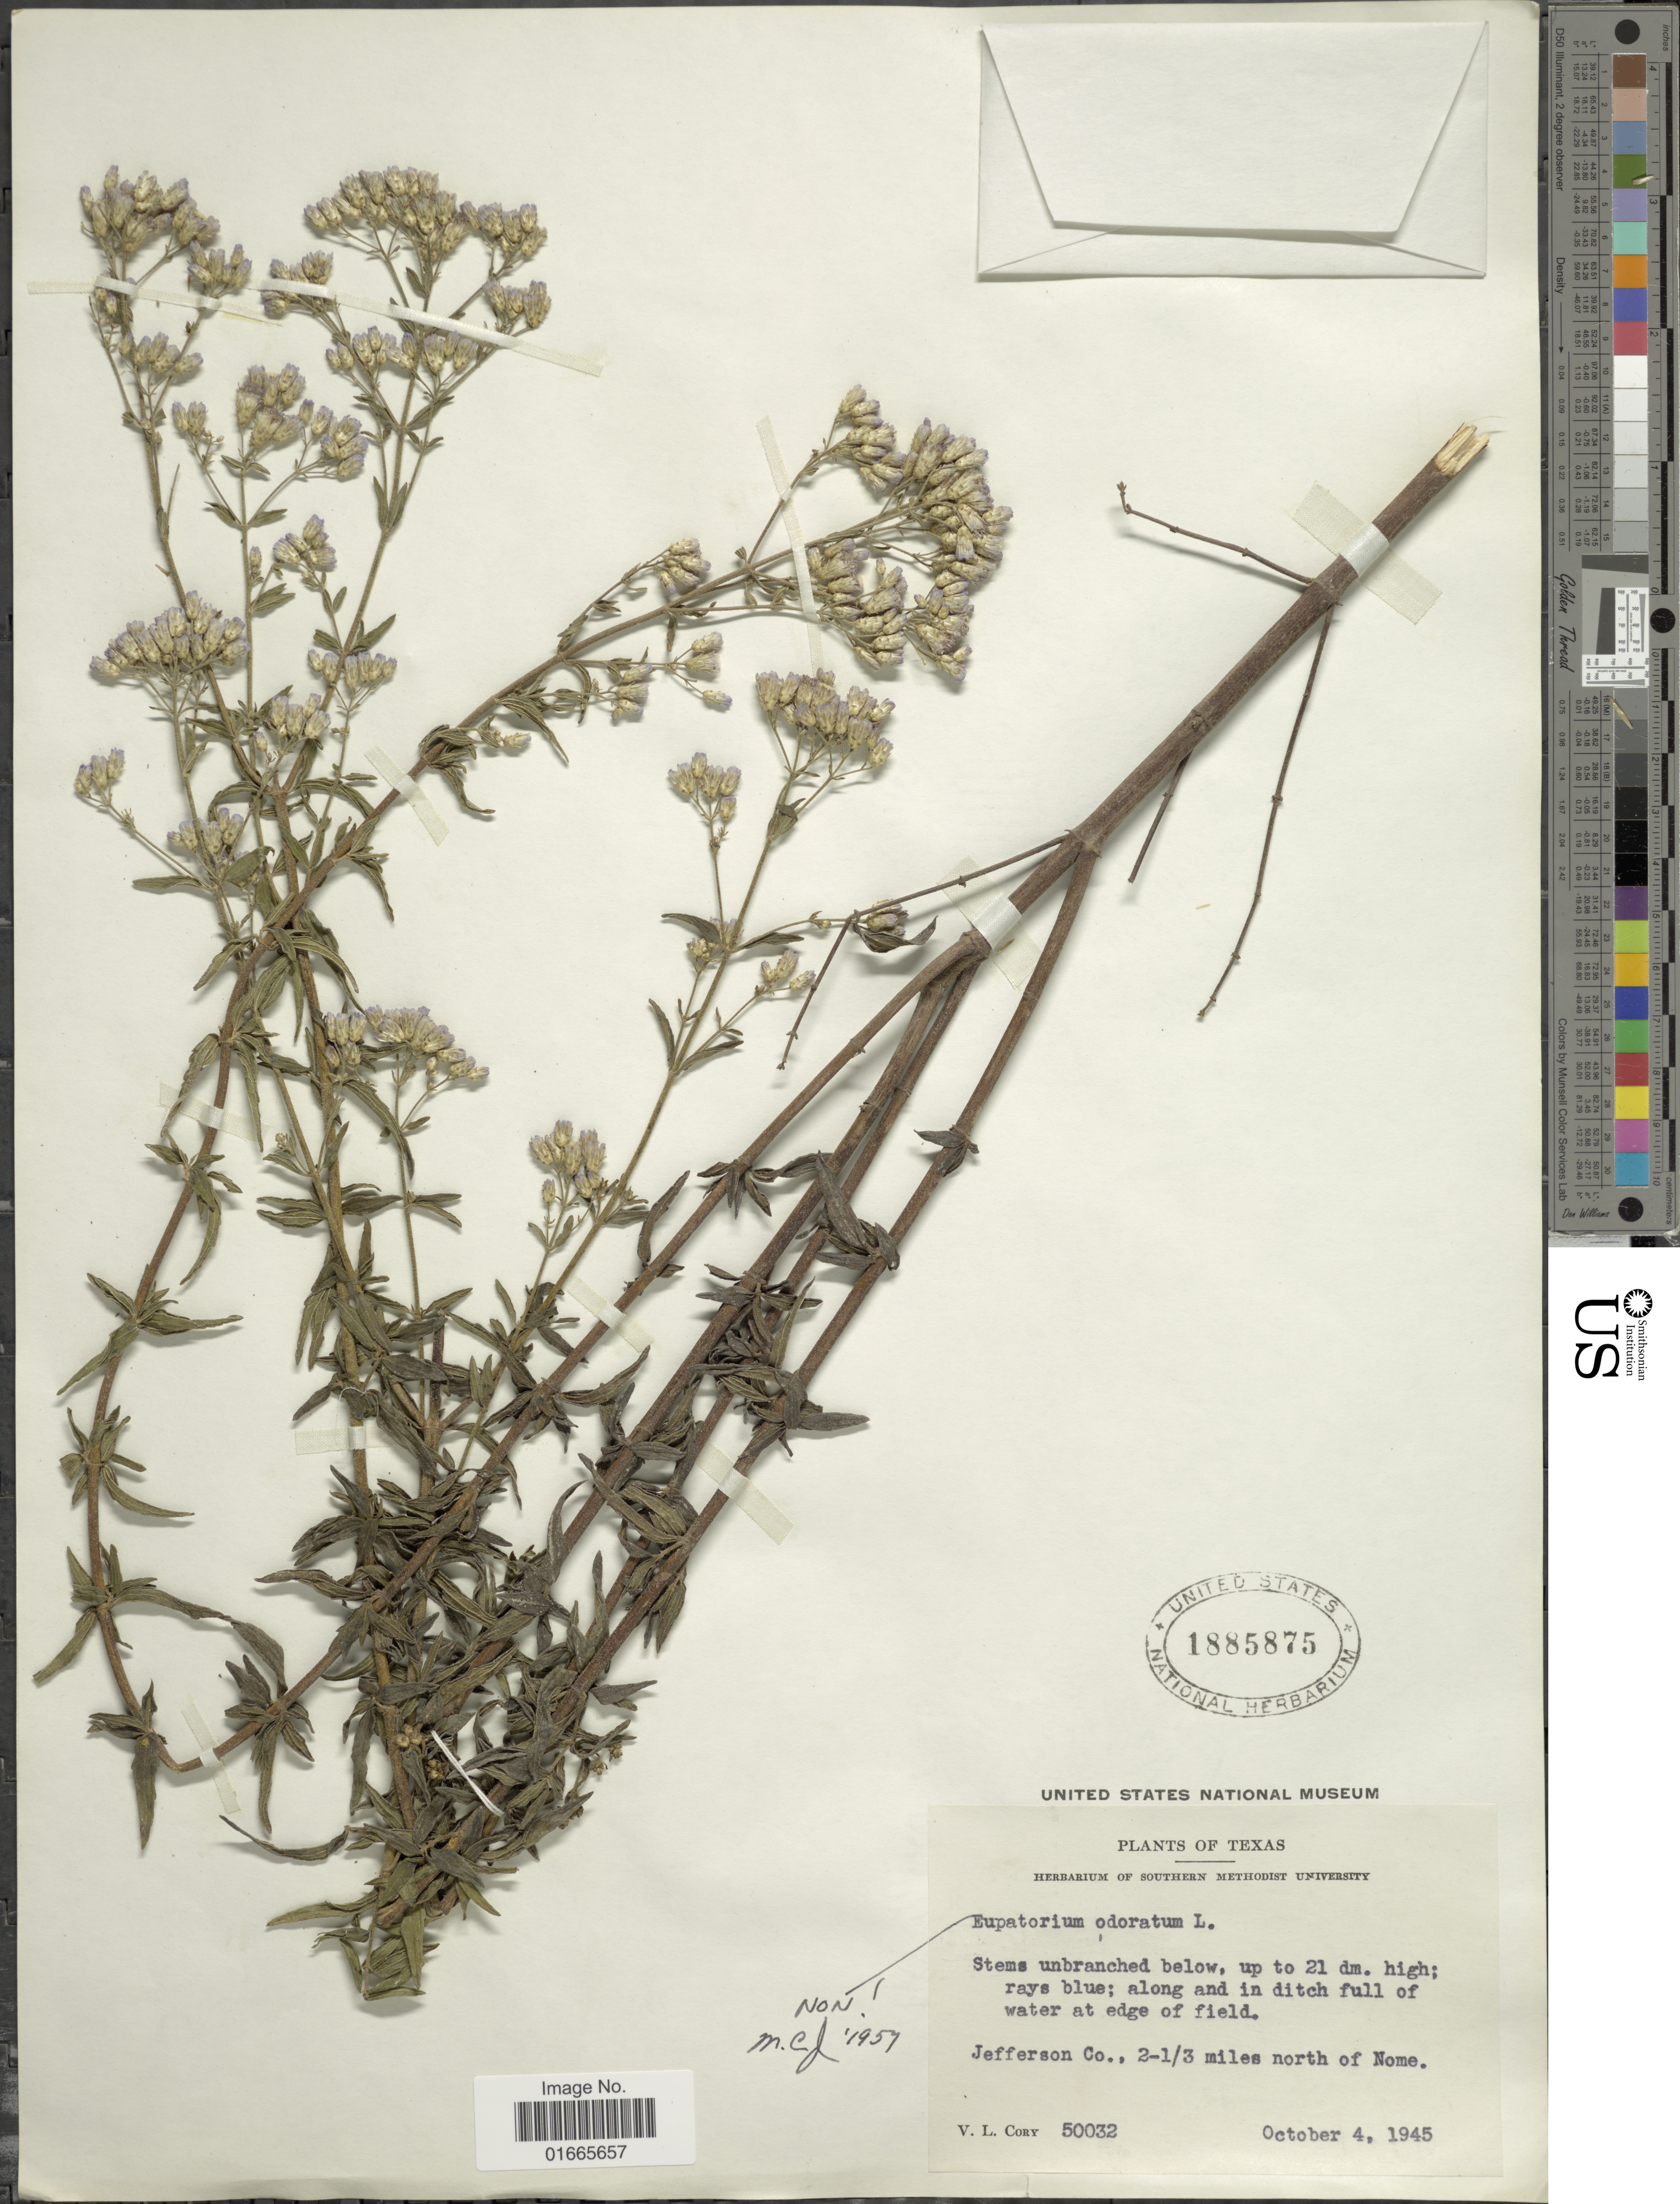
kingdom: Plantae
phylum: Tracheophyta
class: Magnoliopsida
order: Asterales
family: Asteraceae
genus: Chromolaena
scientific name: Chromolaena ivaefolia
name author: (L.) R.M. King & H. Rob.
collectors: V. Cory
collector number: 50032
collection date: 1945-10-04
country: United States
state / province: Texas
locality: Jefferson Co., 2-1/3 miles north of Nome.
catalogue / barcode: US 1885875